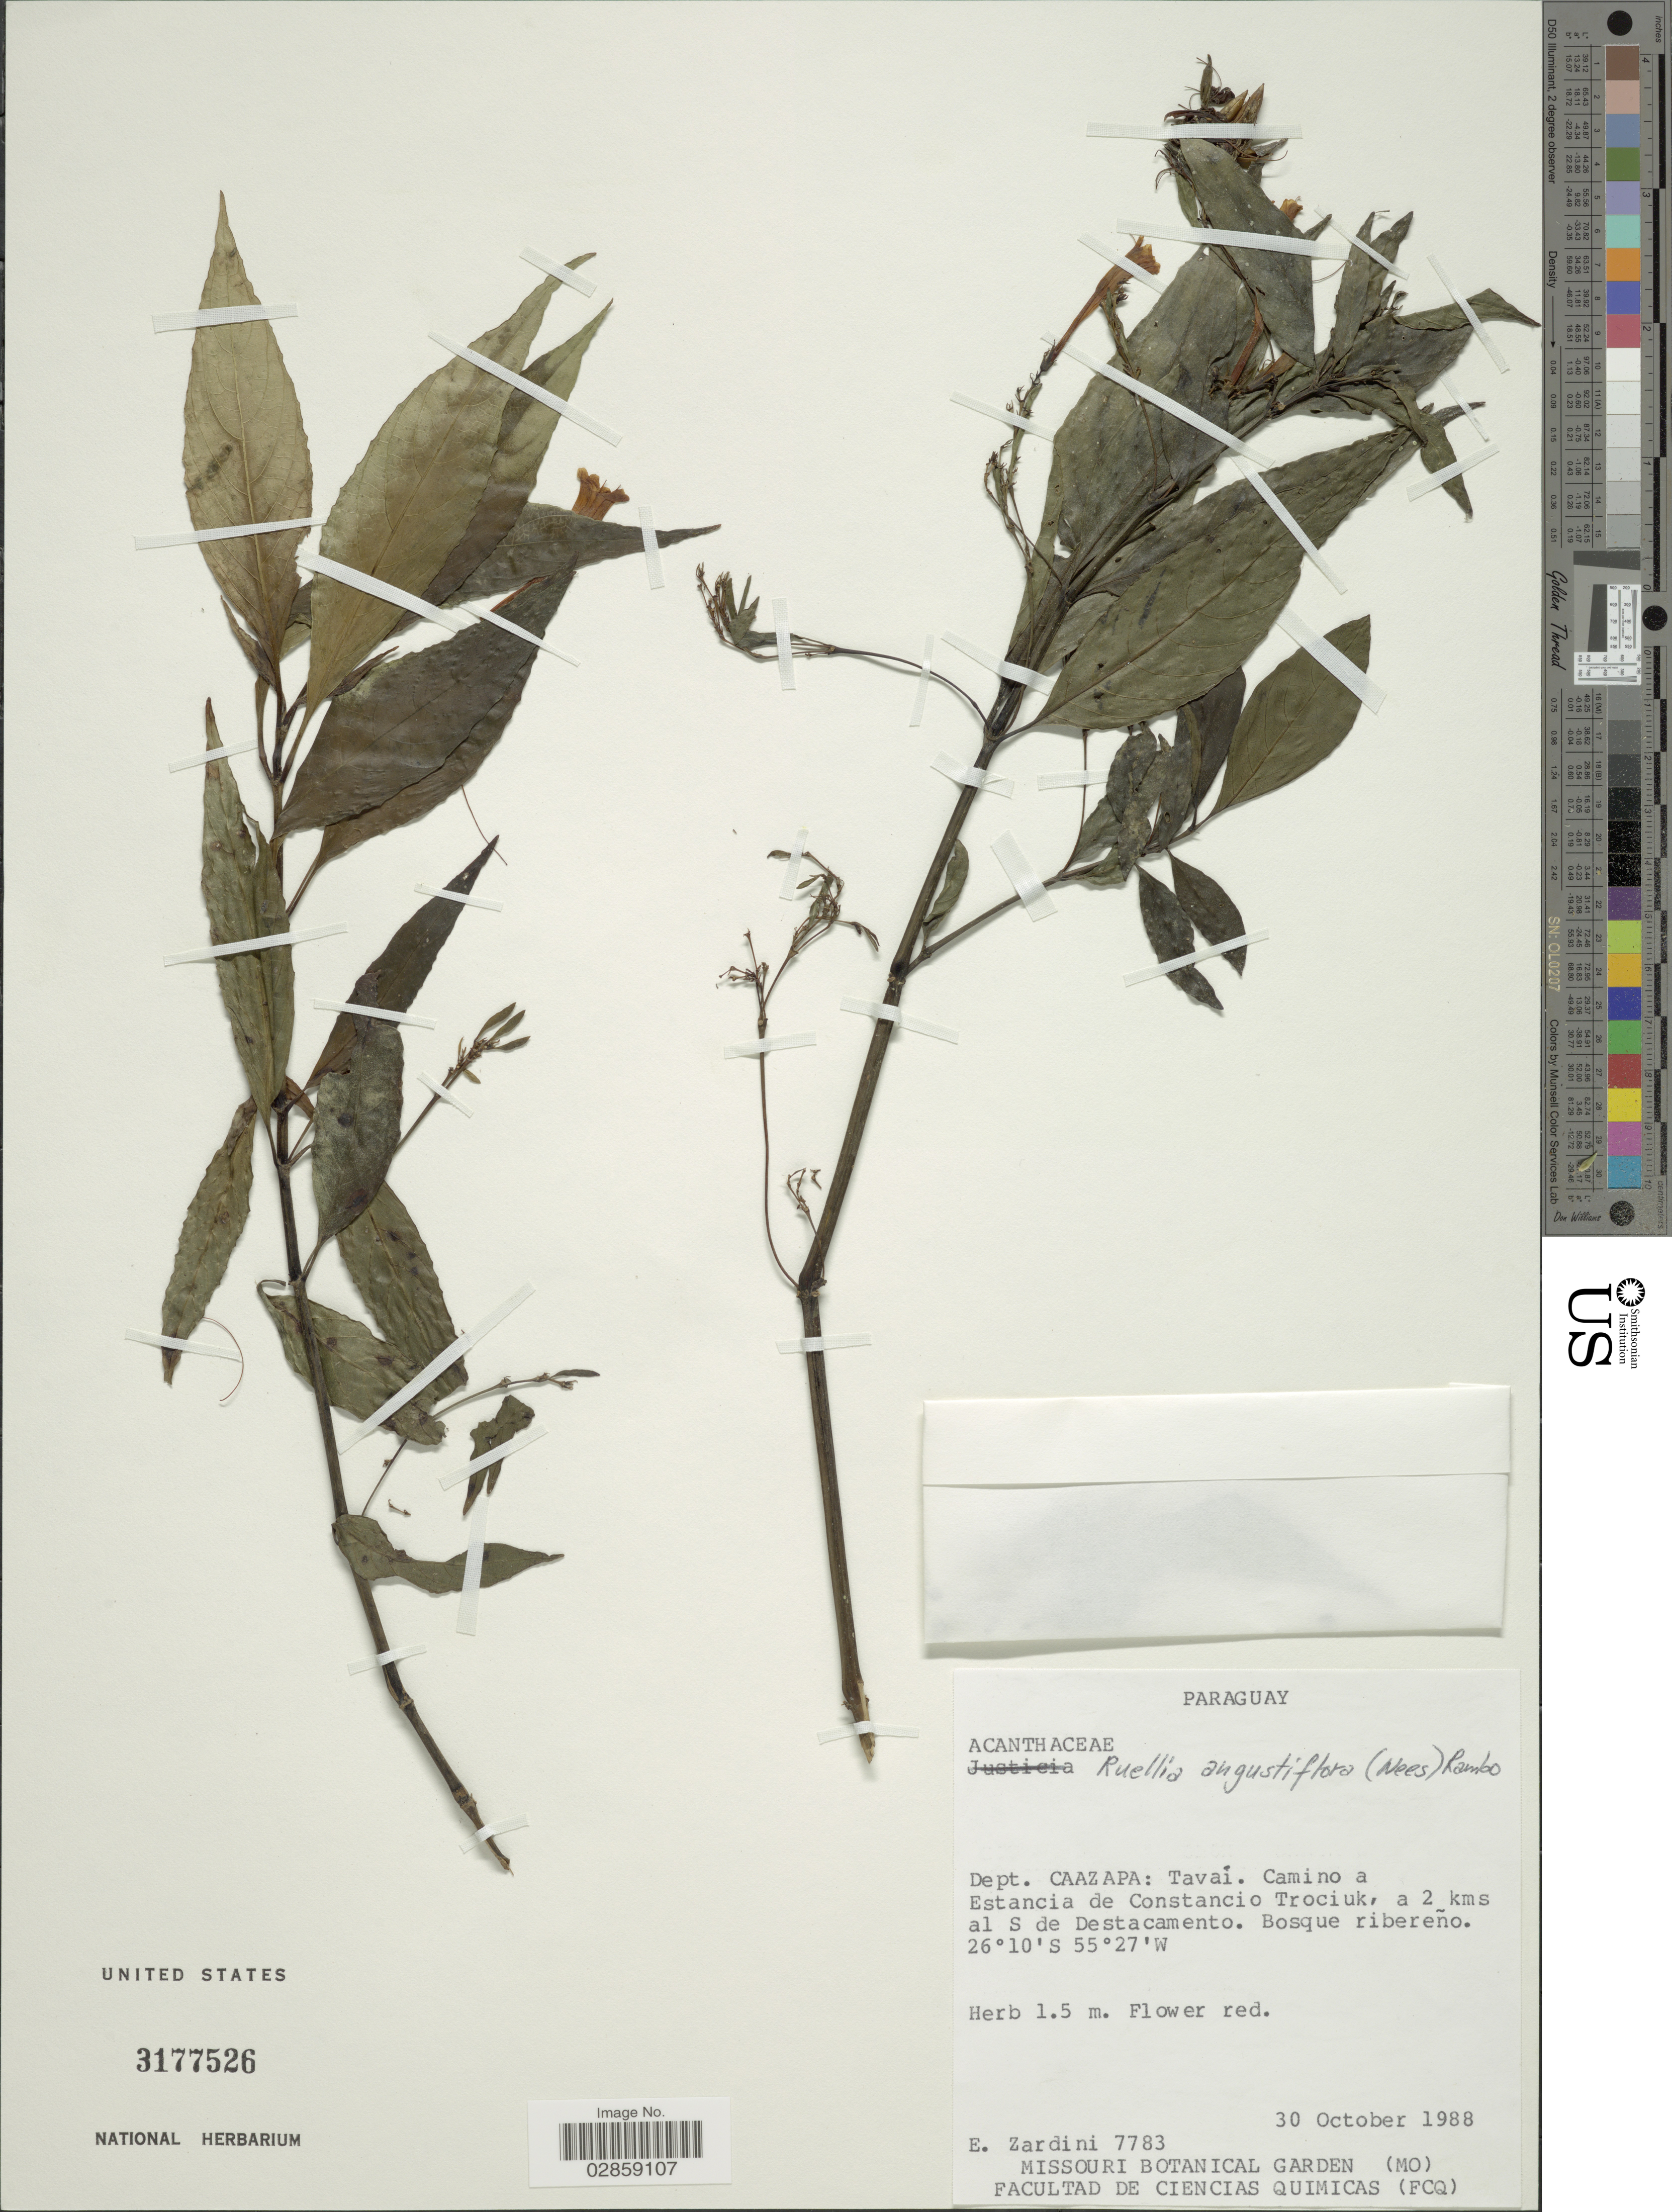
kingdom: Plantae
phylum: Tracheophyta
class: Magnoliopsida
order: Lamiales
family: Acanthaceae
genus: Ruellia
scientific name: Ruellia angustiflora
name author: (Nees) Lindau ex Rambo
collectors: E. M. Zardini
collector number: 7783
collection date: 1988-10-30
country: Paraguay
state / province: Caazapa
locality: Dept. Caazapa: Tavaí. Camino a Estancia de Constancio Trociuk, a 2 kms al S de Destacamento.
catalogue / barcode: US 3177526